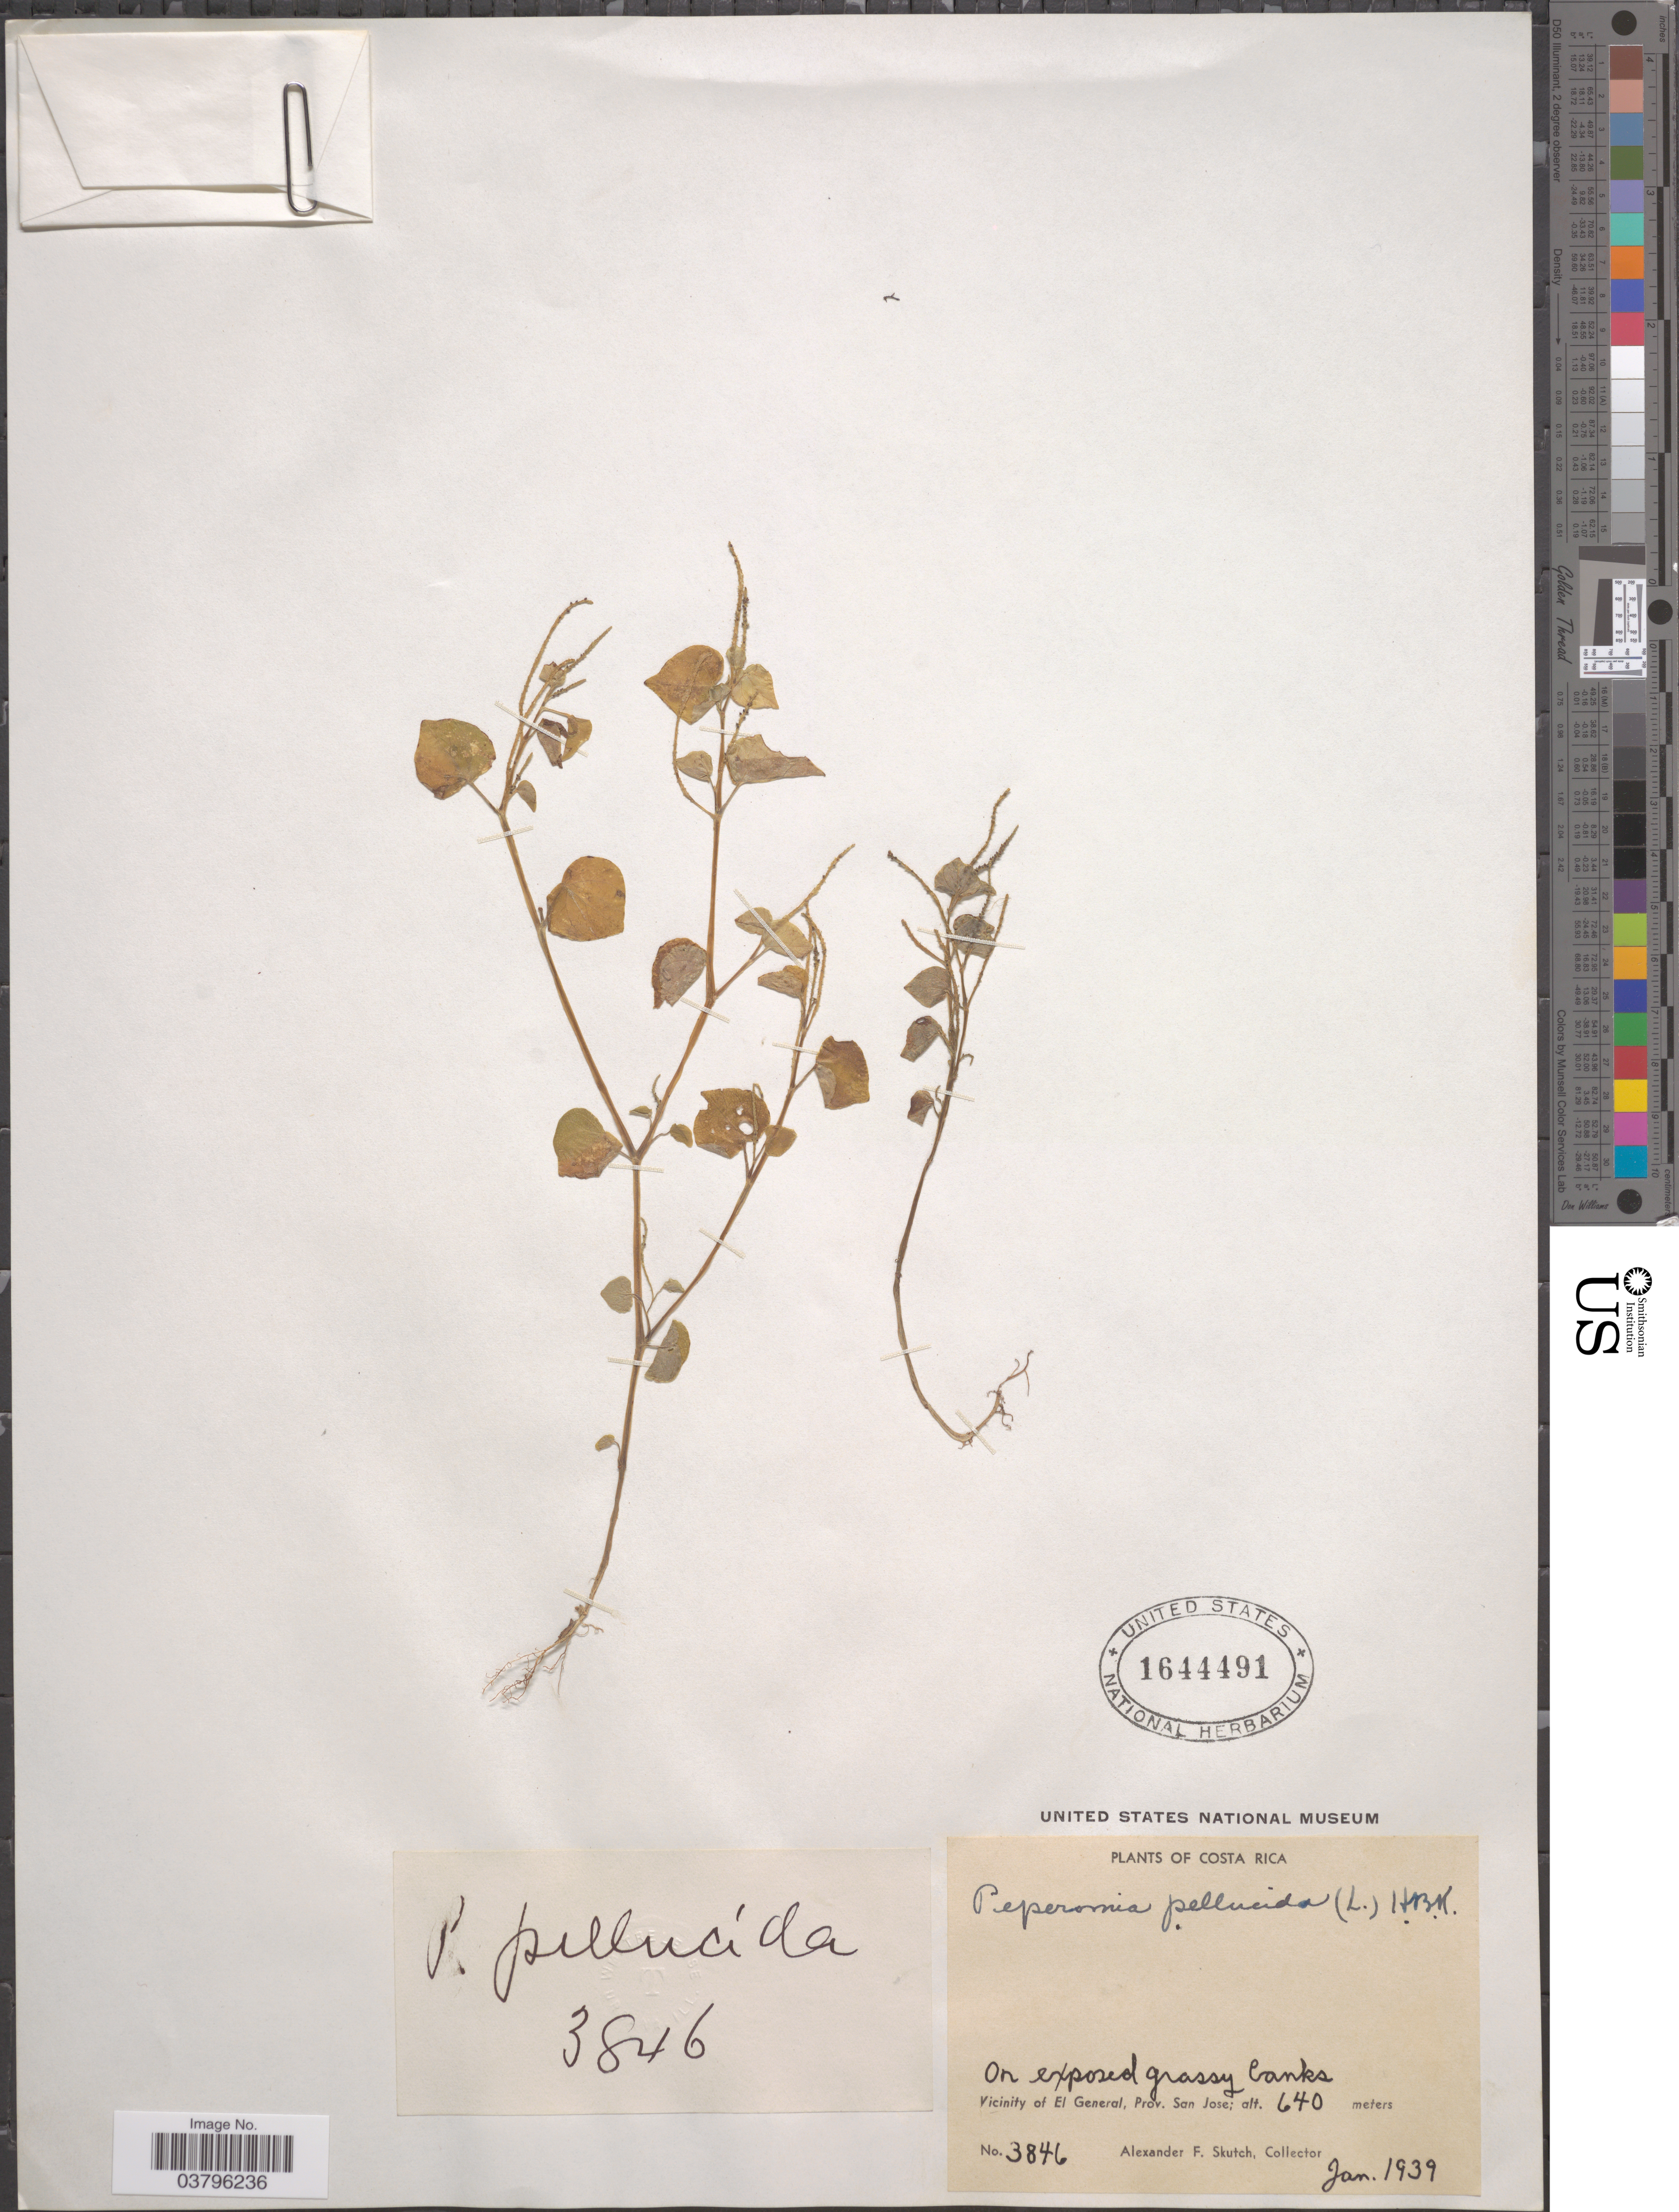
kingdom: Plantae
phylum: Tracheophyta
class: Magnoliopsida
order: Piperales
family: Piperaceae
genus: Peperomia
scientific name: Peperomia pellucida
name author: (L.) Kunth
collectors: A. F. Skutch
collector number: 3846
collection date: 1939-01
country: Costa Rica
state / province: San José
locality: On exposed grassy banks. Vicinity of El General.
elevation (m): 640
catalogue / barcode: US 1644491